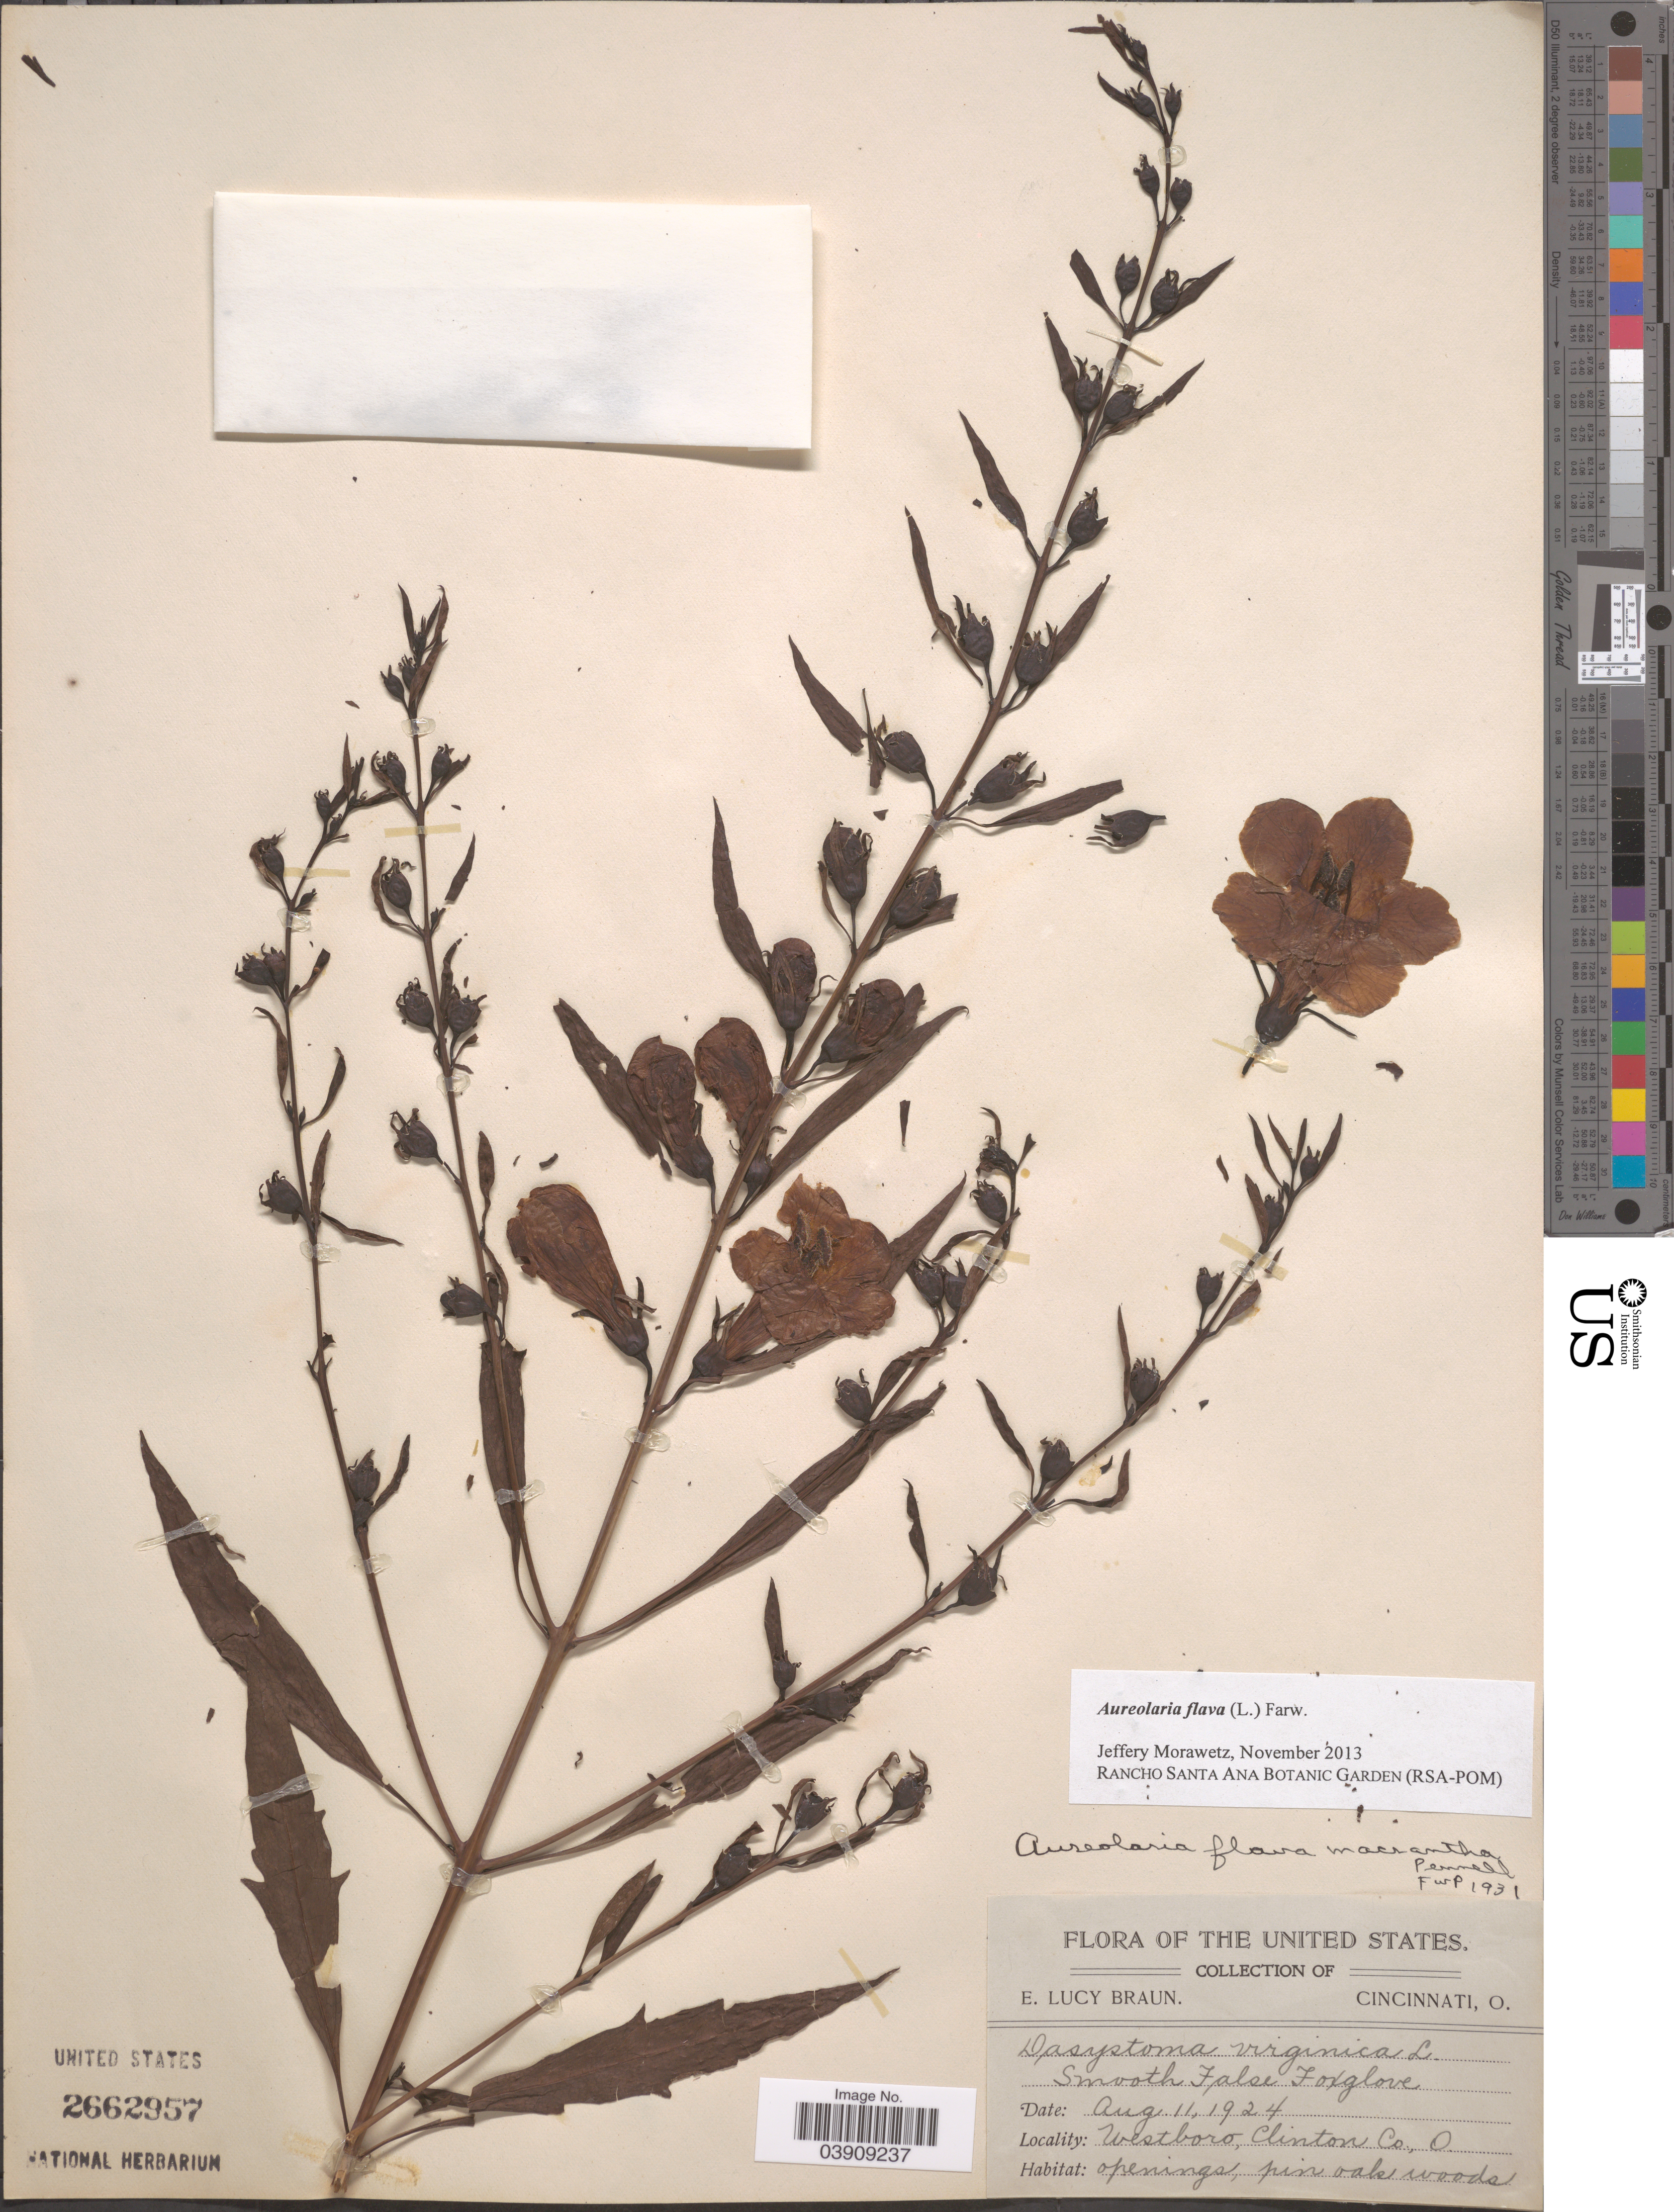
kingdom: Plantae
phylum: Tracheophyta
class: Magnoliopsida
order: Lamiales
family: Orobanchaceae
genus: Aureolaria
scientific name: Aureolaria flava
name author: (L.) Farw.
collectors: E. L. Braun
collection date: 1924-08-11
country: United States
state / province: Ohio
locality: Westboro, Clinton Co.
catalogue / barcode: US 2662957